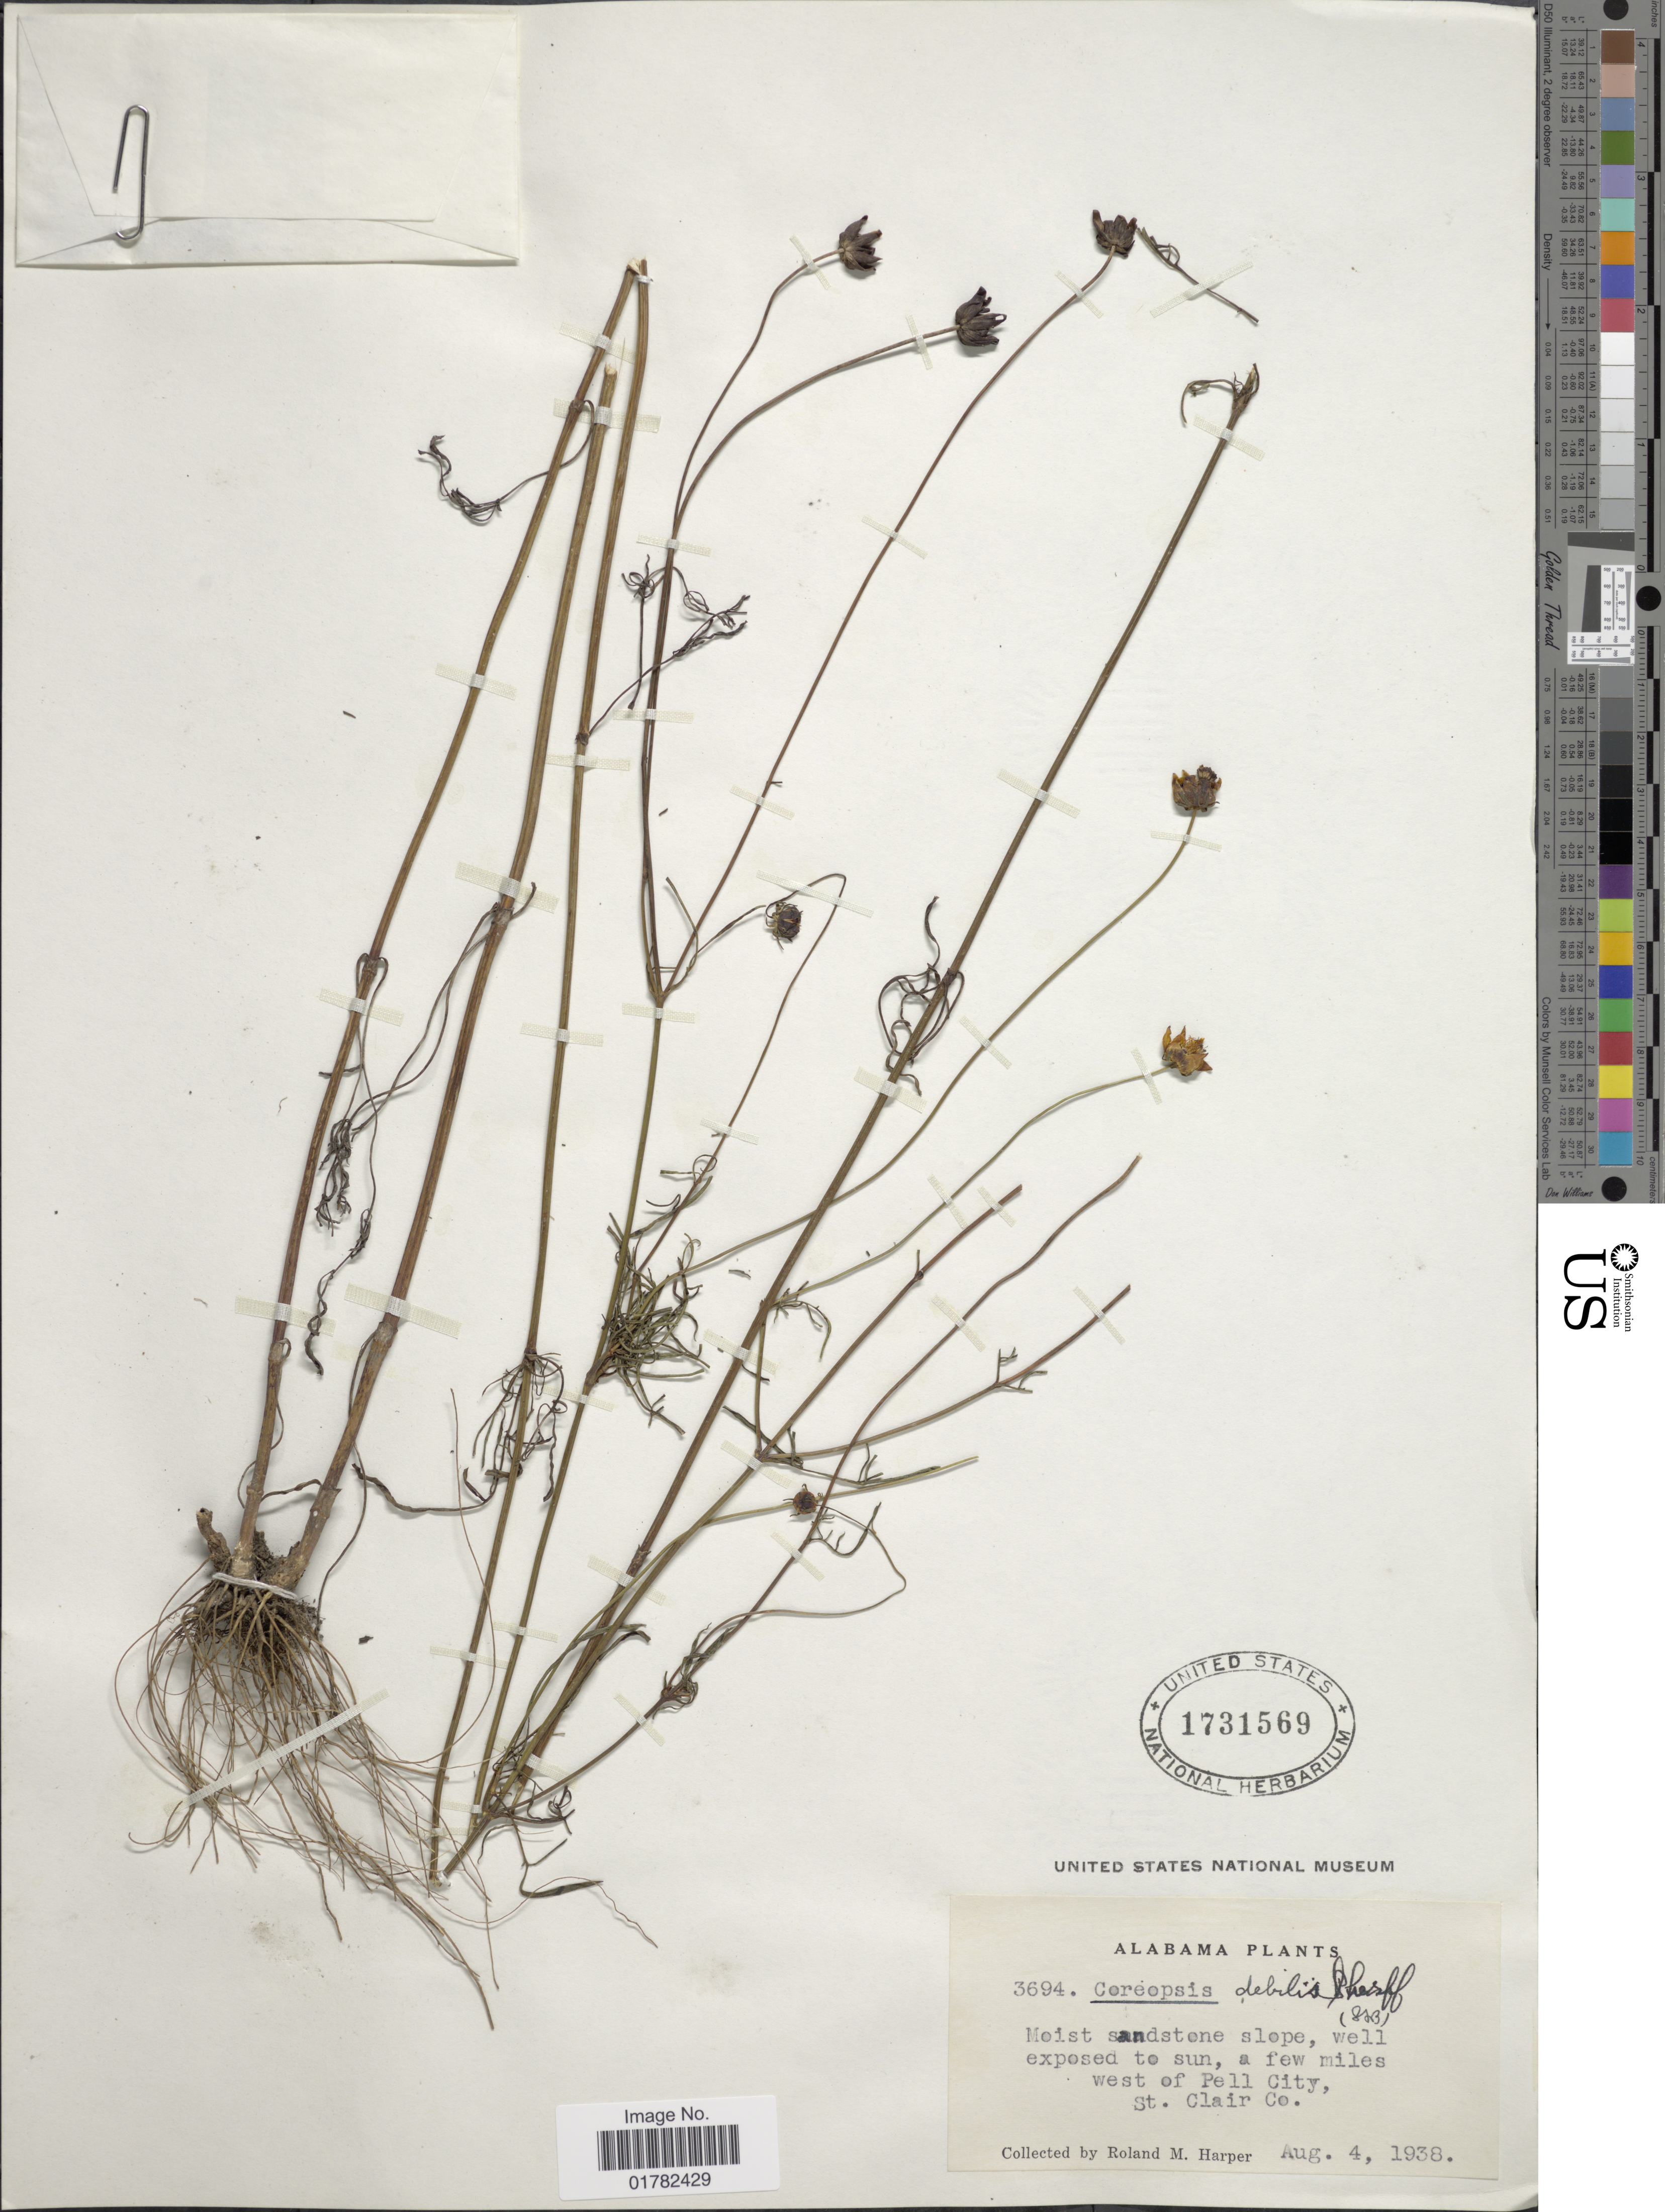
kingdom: Plantae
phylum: Tracheophyta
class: Magnoliopsida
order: Asterales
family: Asteraceae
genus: Coreopsis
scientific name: Coreopsis debilis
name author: Sherff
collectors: R. M. Harper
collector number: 3694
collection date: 1938-08-04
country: United States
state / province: Alabama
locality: Moist sandstone slope, wel exposed to sun, a few miles west of Pell City, St. Clar Co.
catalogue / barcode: US 1731569